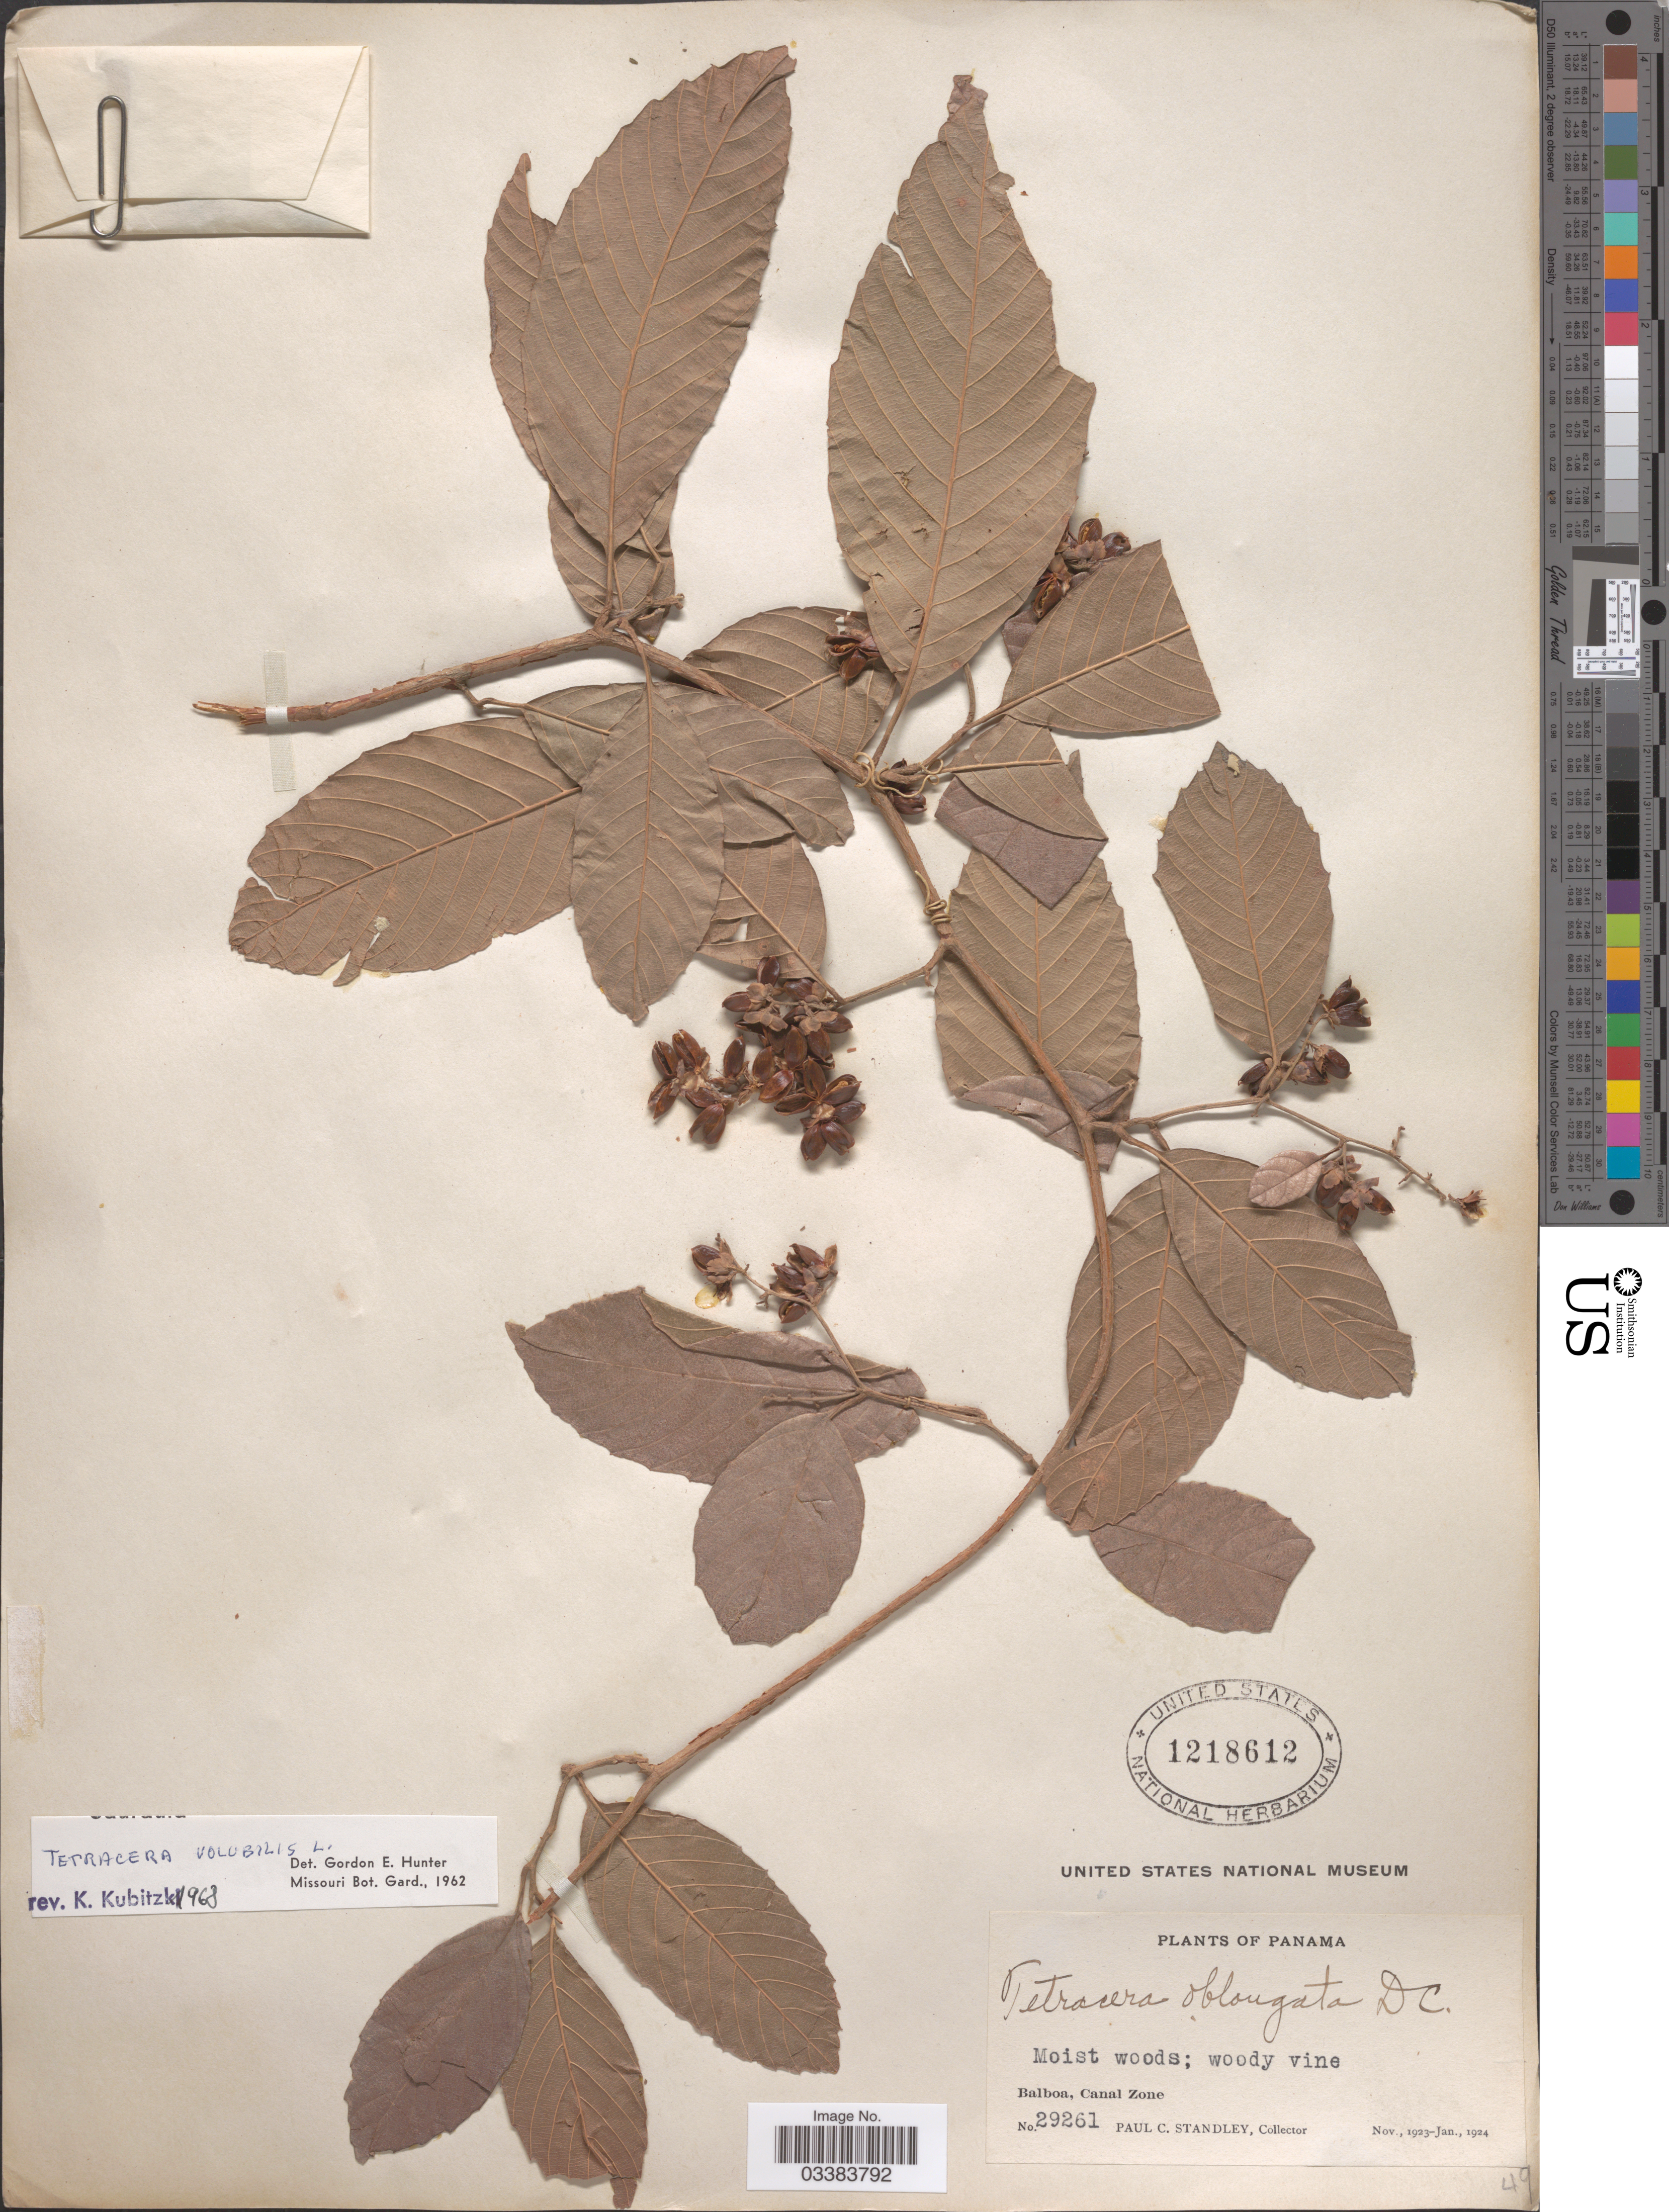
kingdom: Plantae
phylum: Tracheophyta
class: Magnoliopsida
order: Dilleniales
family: Dilleniaceae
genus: Tetracera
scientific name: Tetracera volubilis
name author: L.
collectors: P. C. Standley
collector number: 29261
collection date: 1923-11/1924-01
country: Panama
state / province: Colón / Panamá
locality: Balboa, Canal Zone.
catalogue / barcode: US 1218612